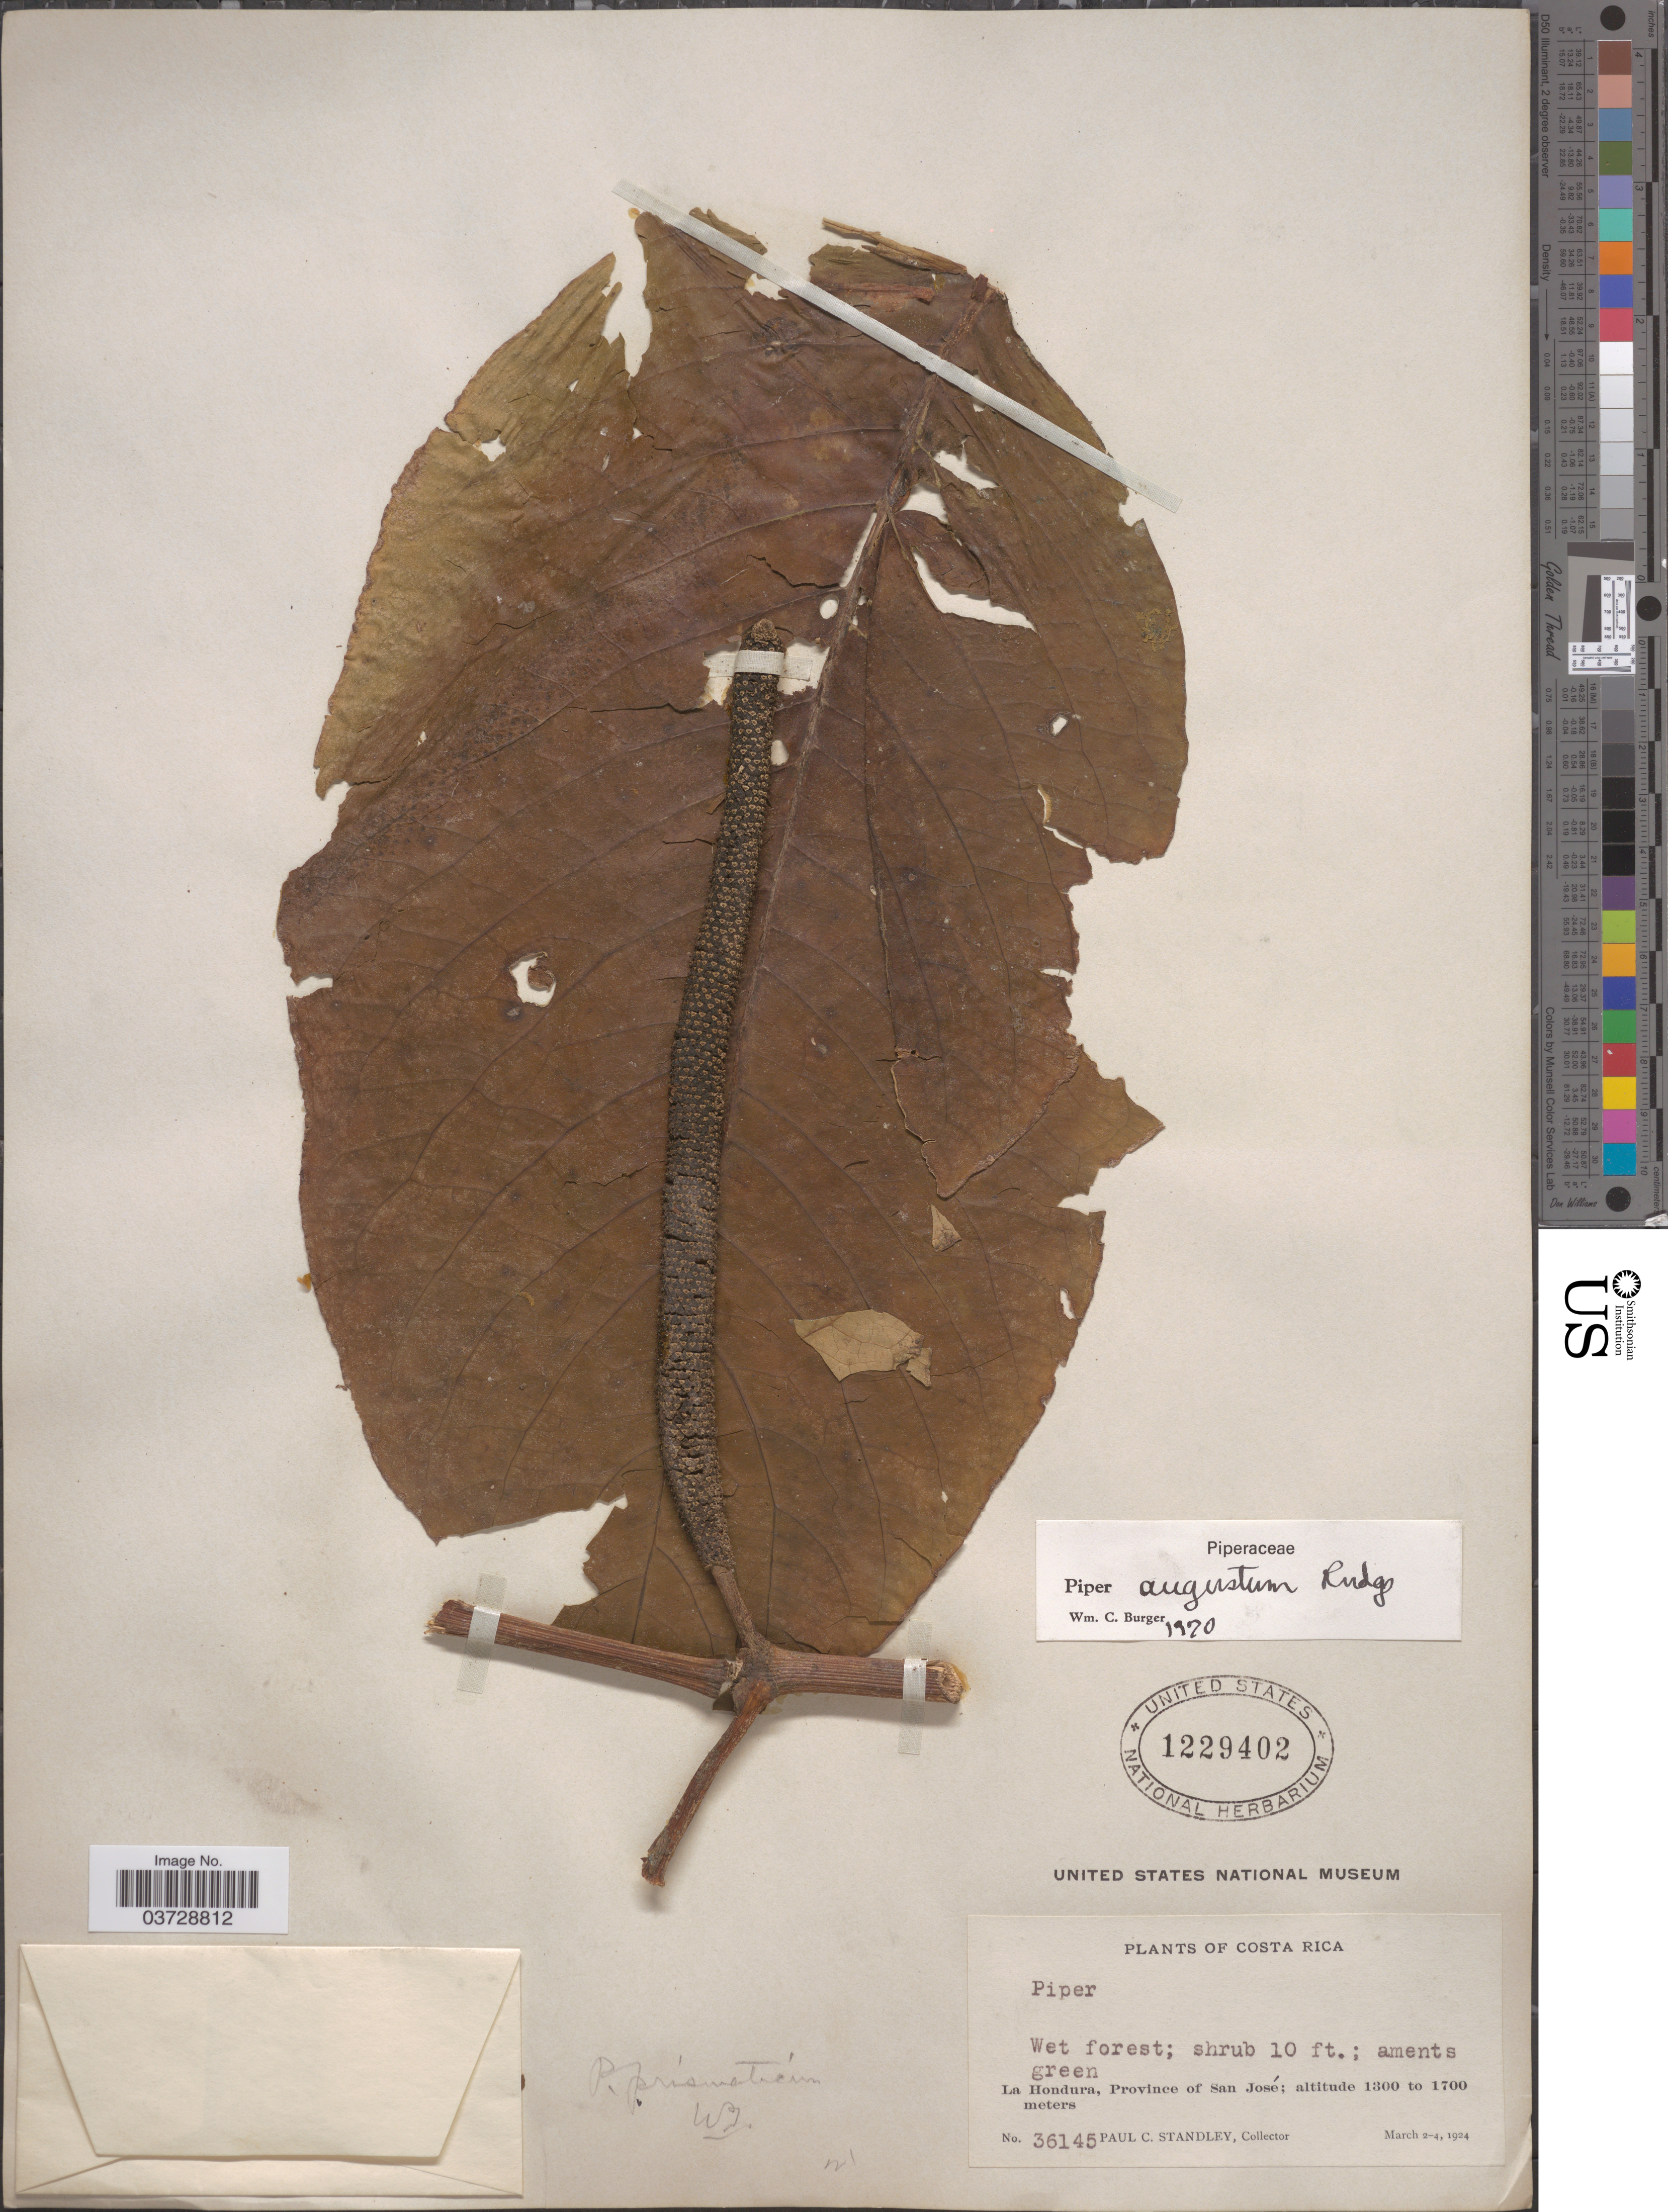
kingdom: Plantae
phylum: Tracheophyta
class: Magnoliopsida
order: Piperales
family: Piperaceae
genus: Piper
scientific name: Piper augustum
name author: Rudge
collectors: P. C. Standley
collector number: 3614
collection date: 1924-03-02/1924-03-04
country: Costa Rica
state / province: San José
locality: La Hondura.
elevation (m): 1300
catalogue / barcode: US 1229402